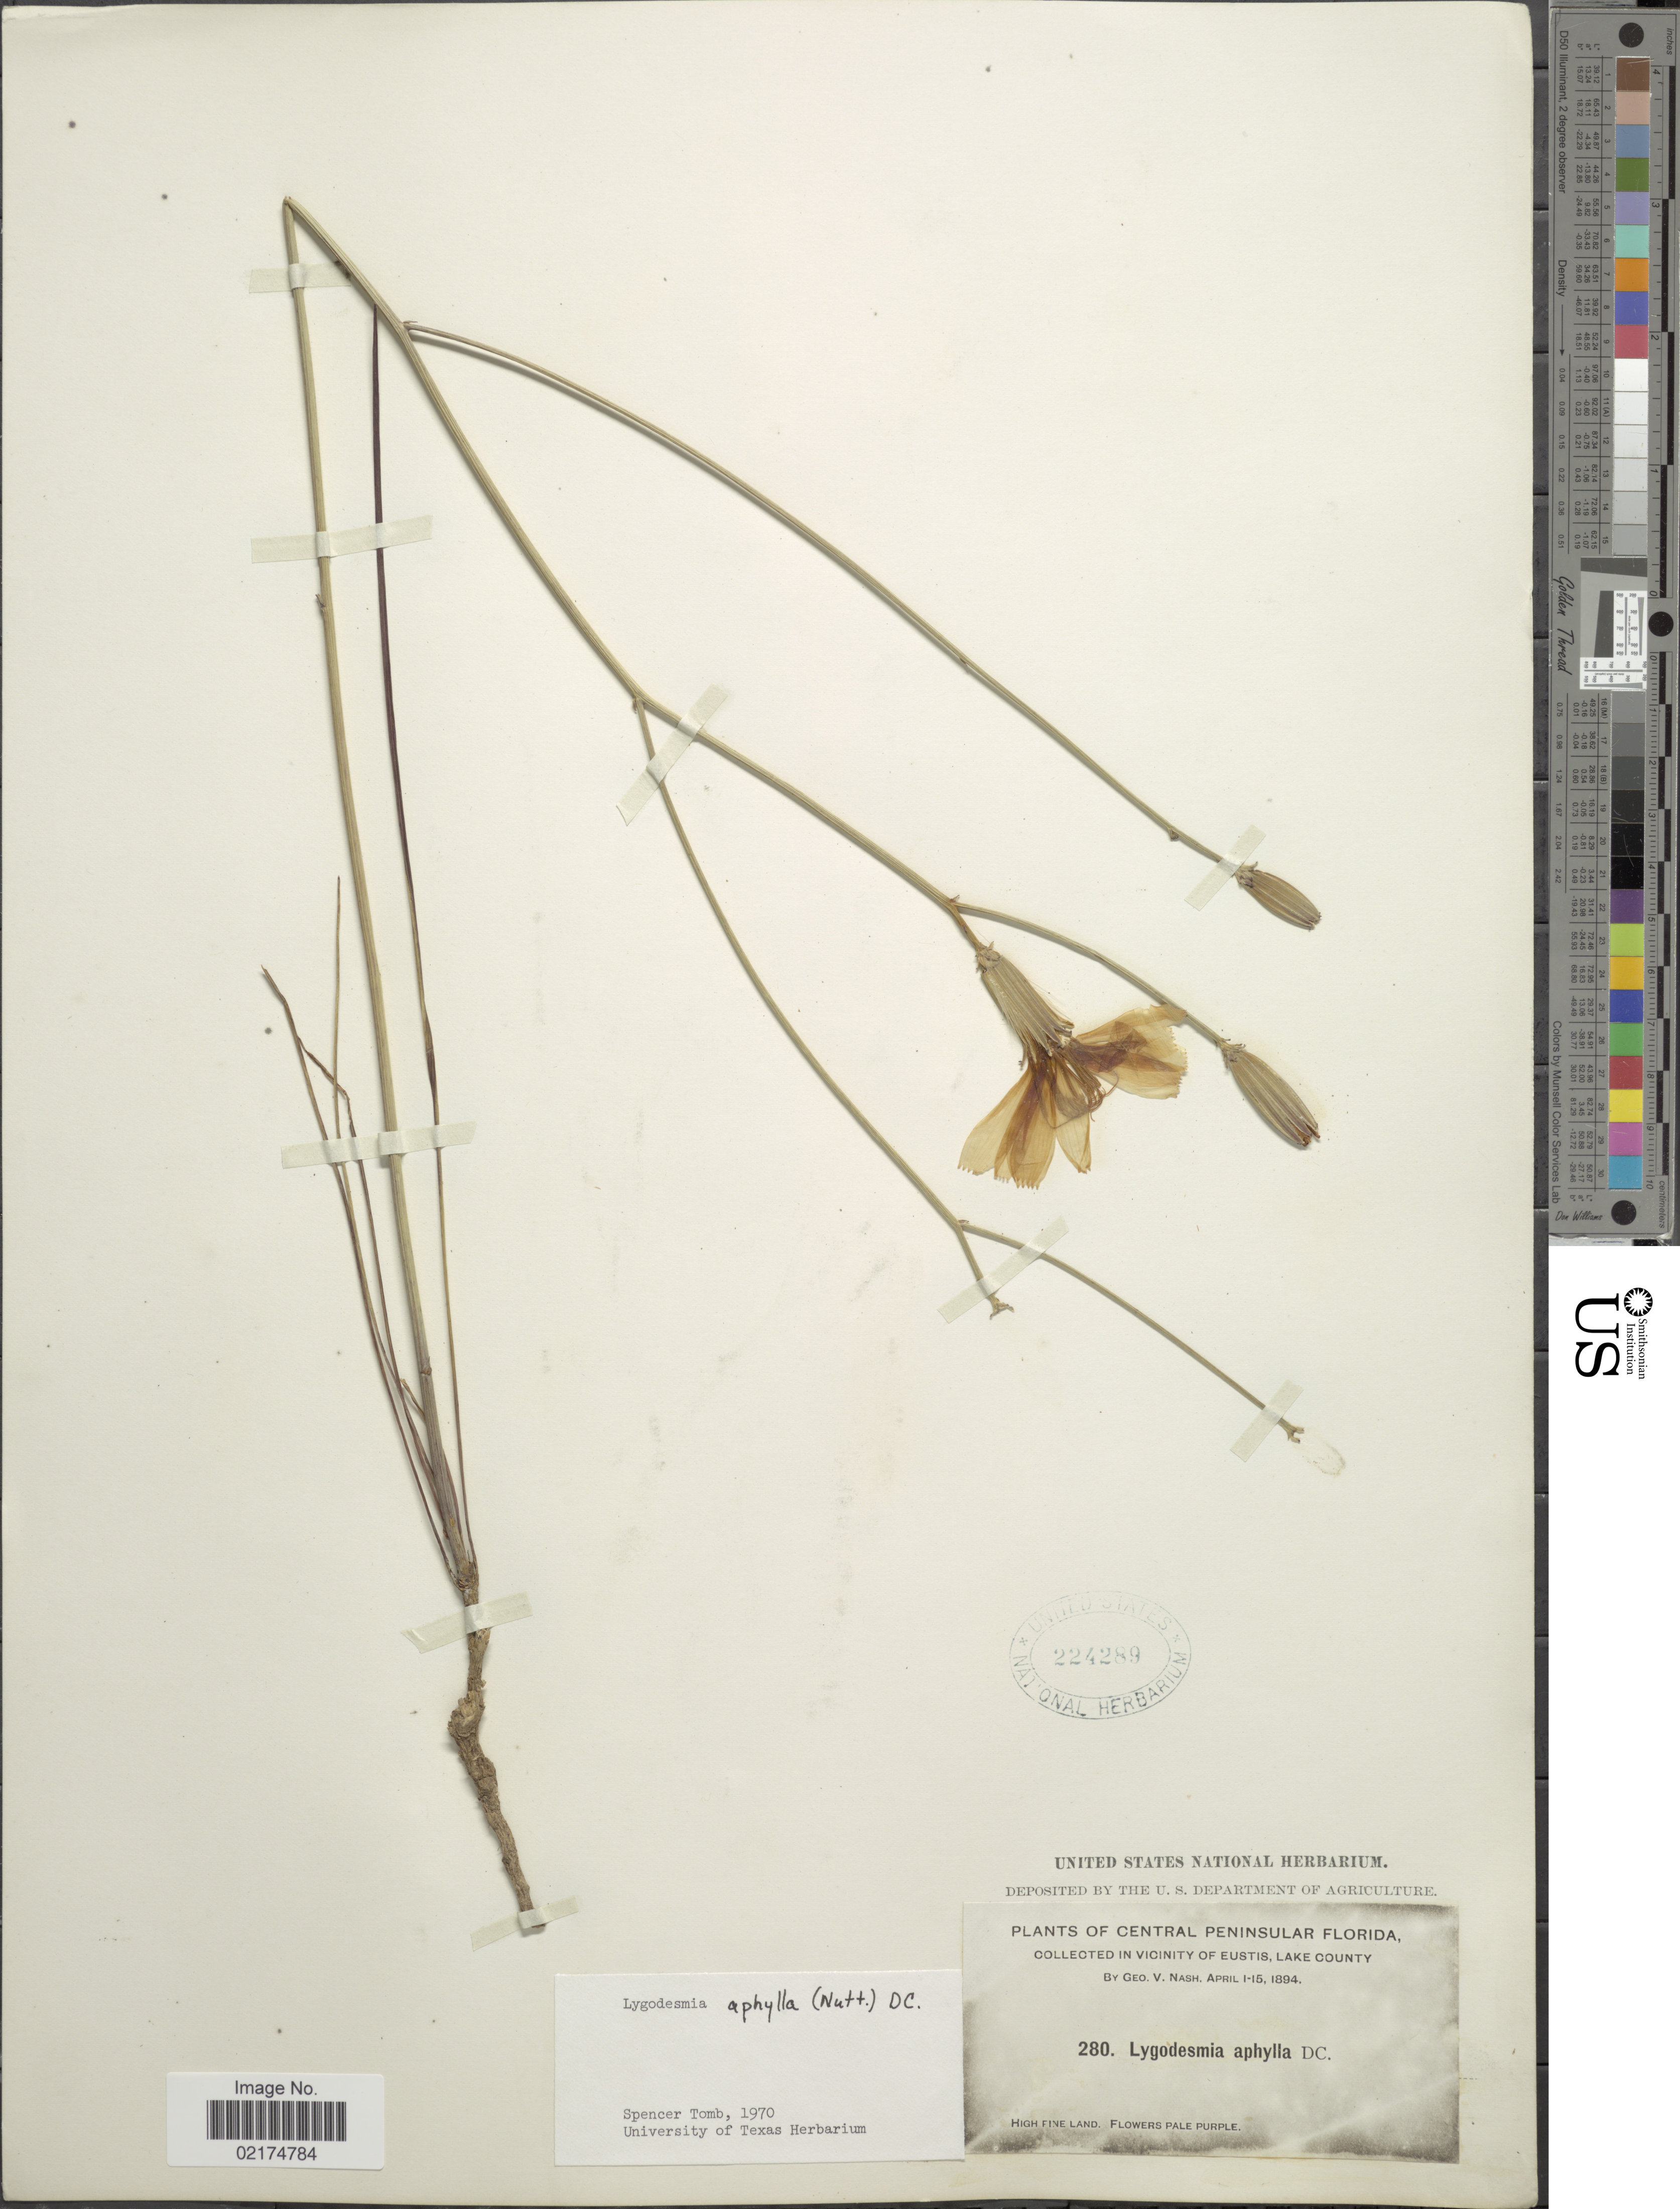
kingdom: Plantae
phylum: Tracheophyta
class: Magnoliopsida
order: Asterales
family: Asteraceae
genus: Lygodesmia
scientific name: Lygodesmia aphylla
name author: (Nutt.) DC.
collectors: G. V. Nash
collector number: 280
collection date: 1894-04-01/1894-04-15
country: United States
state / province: Florida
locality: Central Peninsular Florida, vicinity of Eustis, Lake County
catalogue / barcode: US 224289